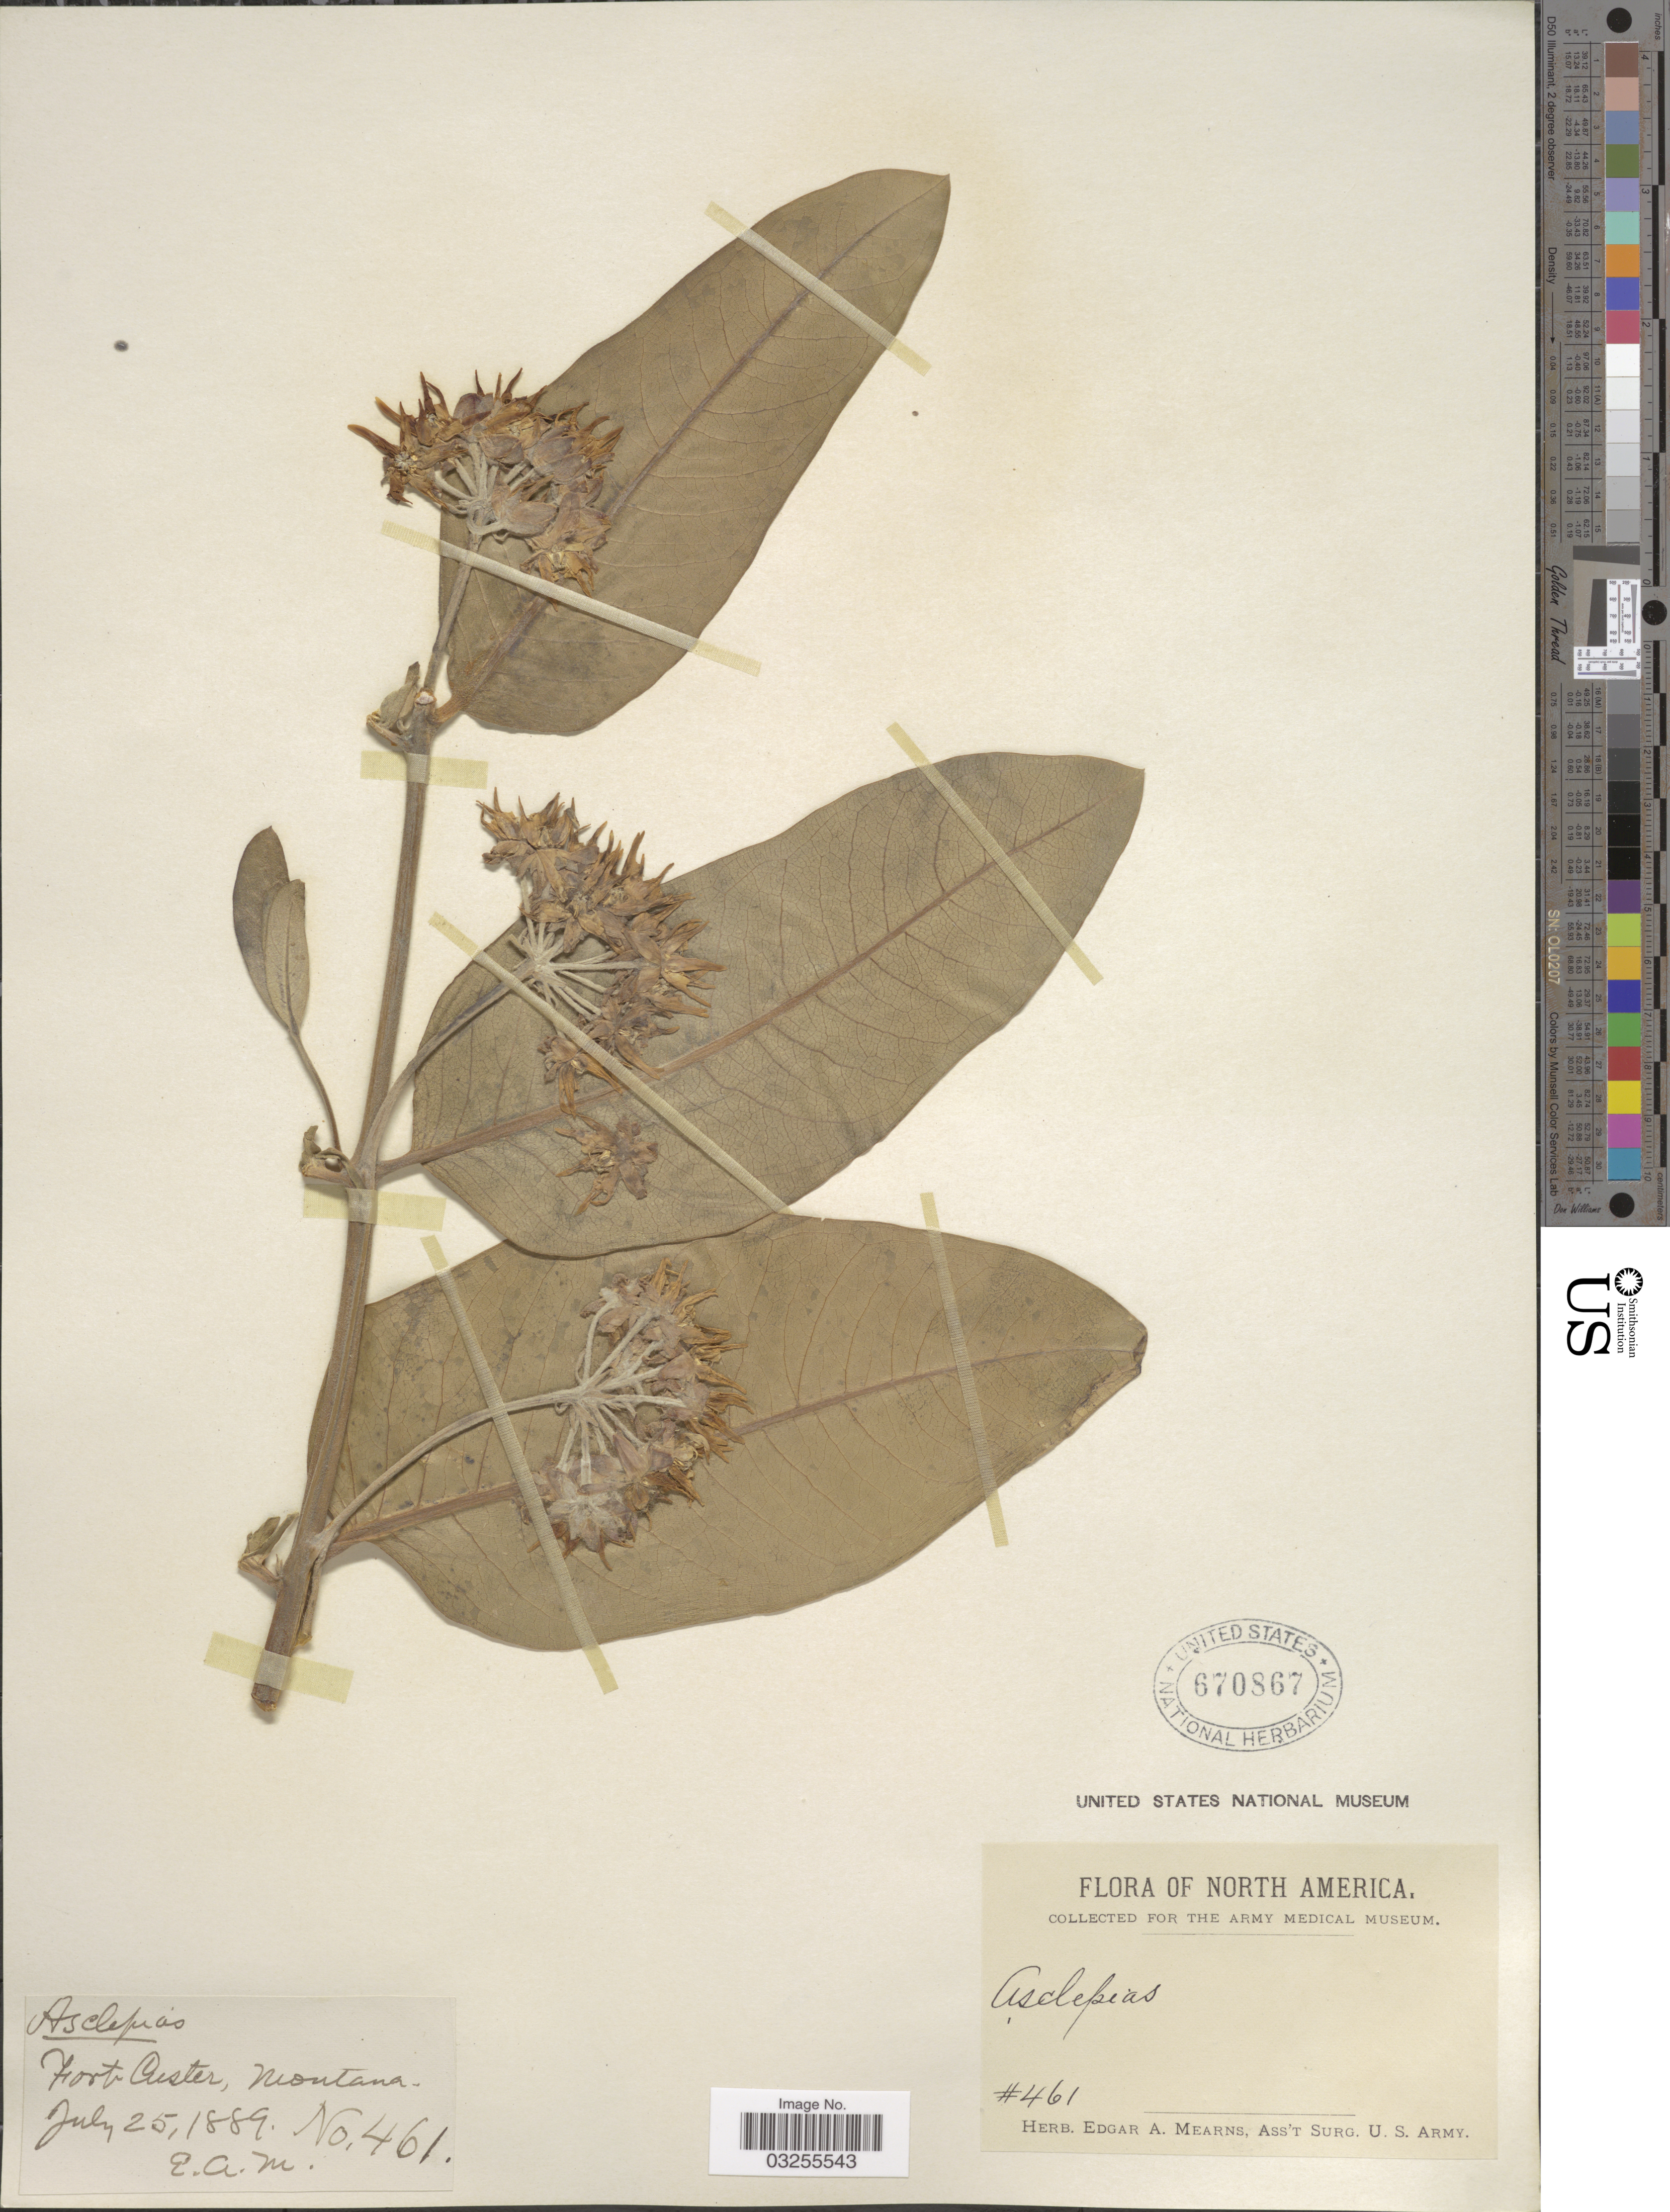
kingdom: Plantae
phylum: Tracheophyta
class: Magnoliopsida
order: Gentianales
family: Apocynaceae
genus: Asclepias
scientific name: Asclepias speciosa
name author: Torr.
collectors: E. A. Mearns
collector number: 461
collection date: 1889-07-25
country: United States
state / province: Montana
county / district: Big Horn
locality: Fort Custer.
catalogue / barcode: US 670867